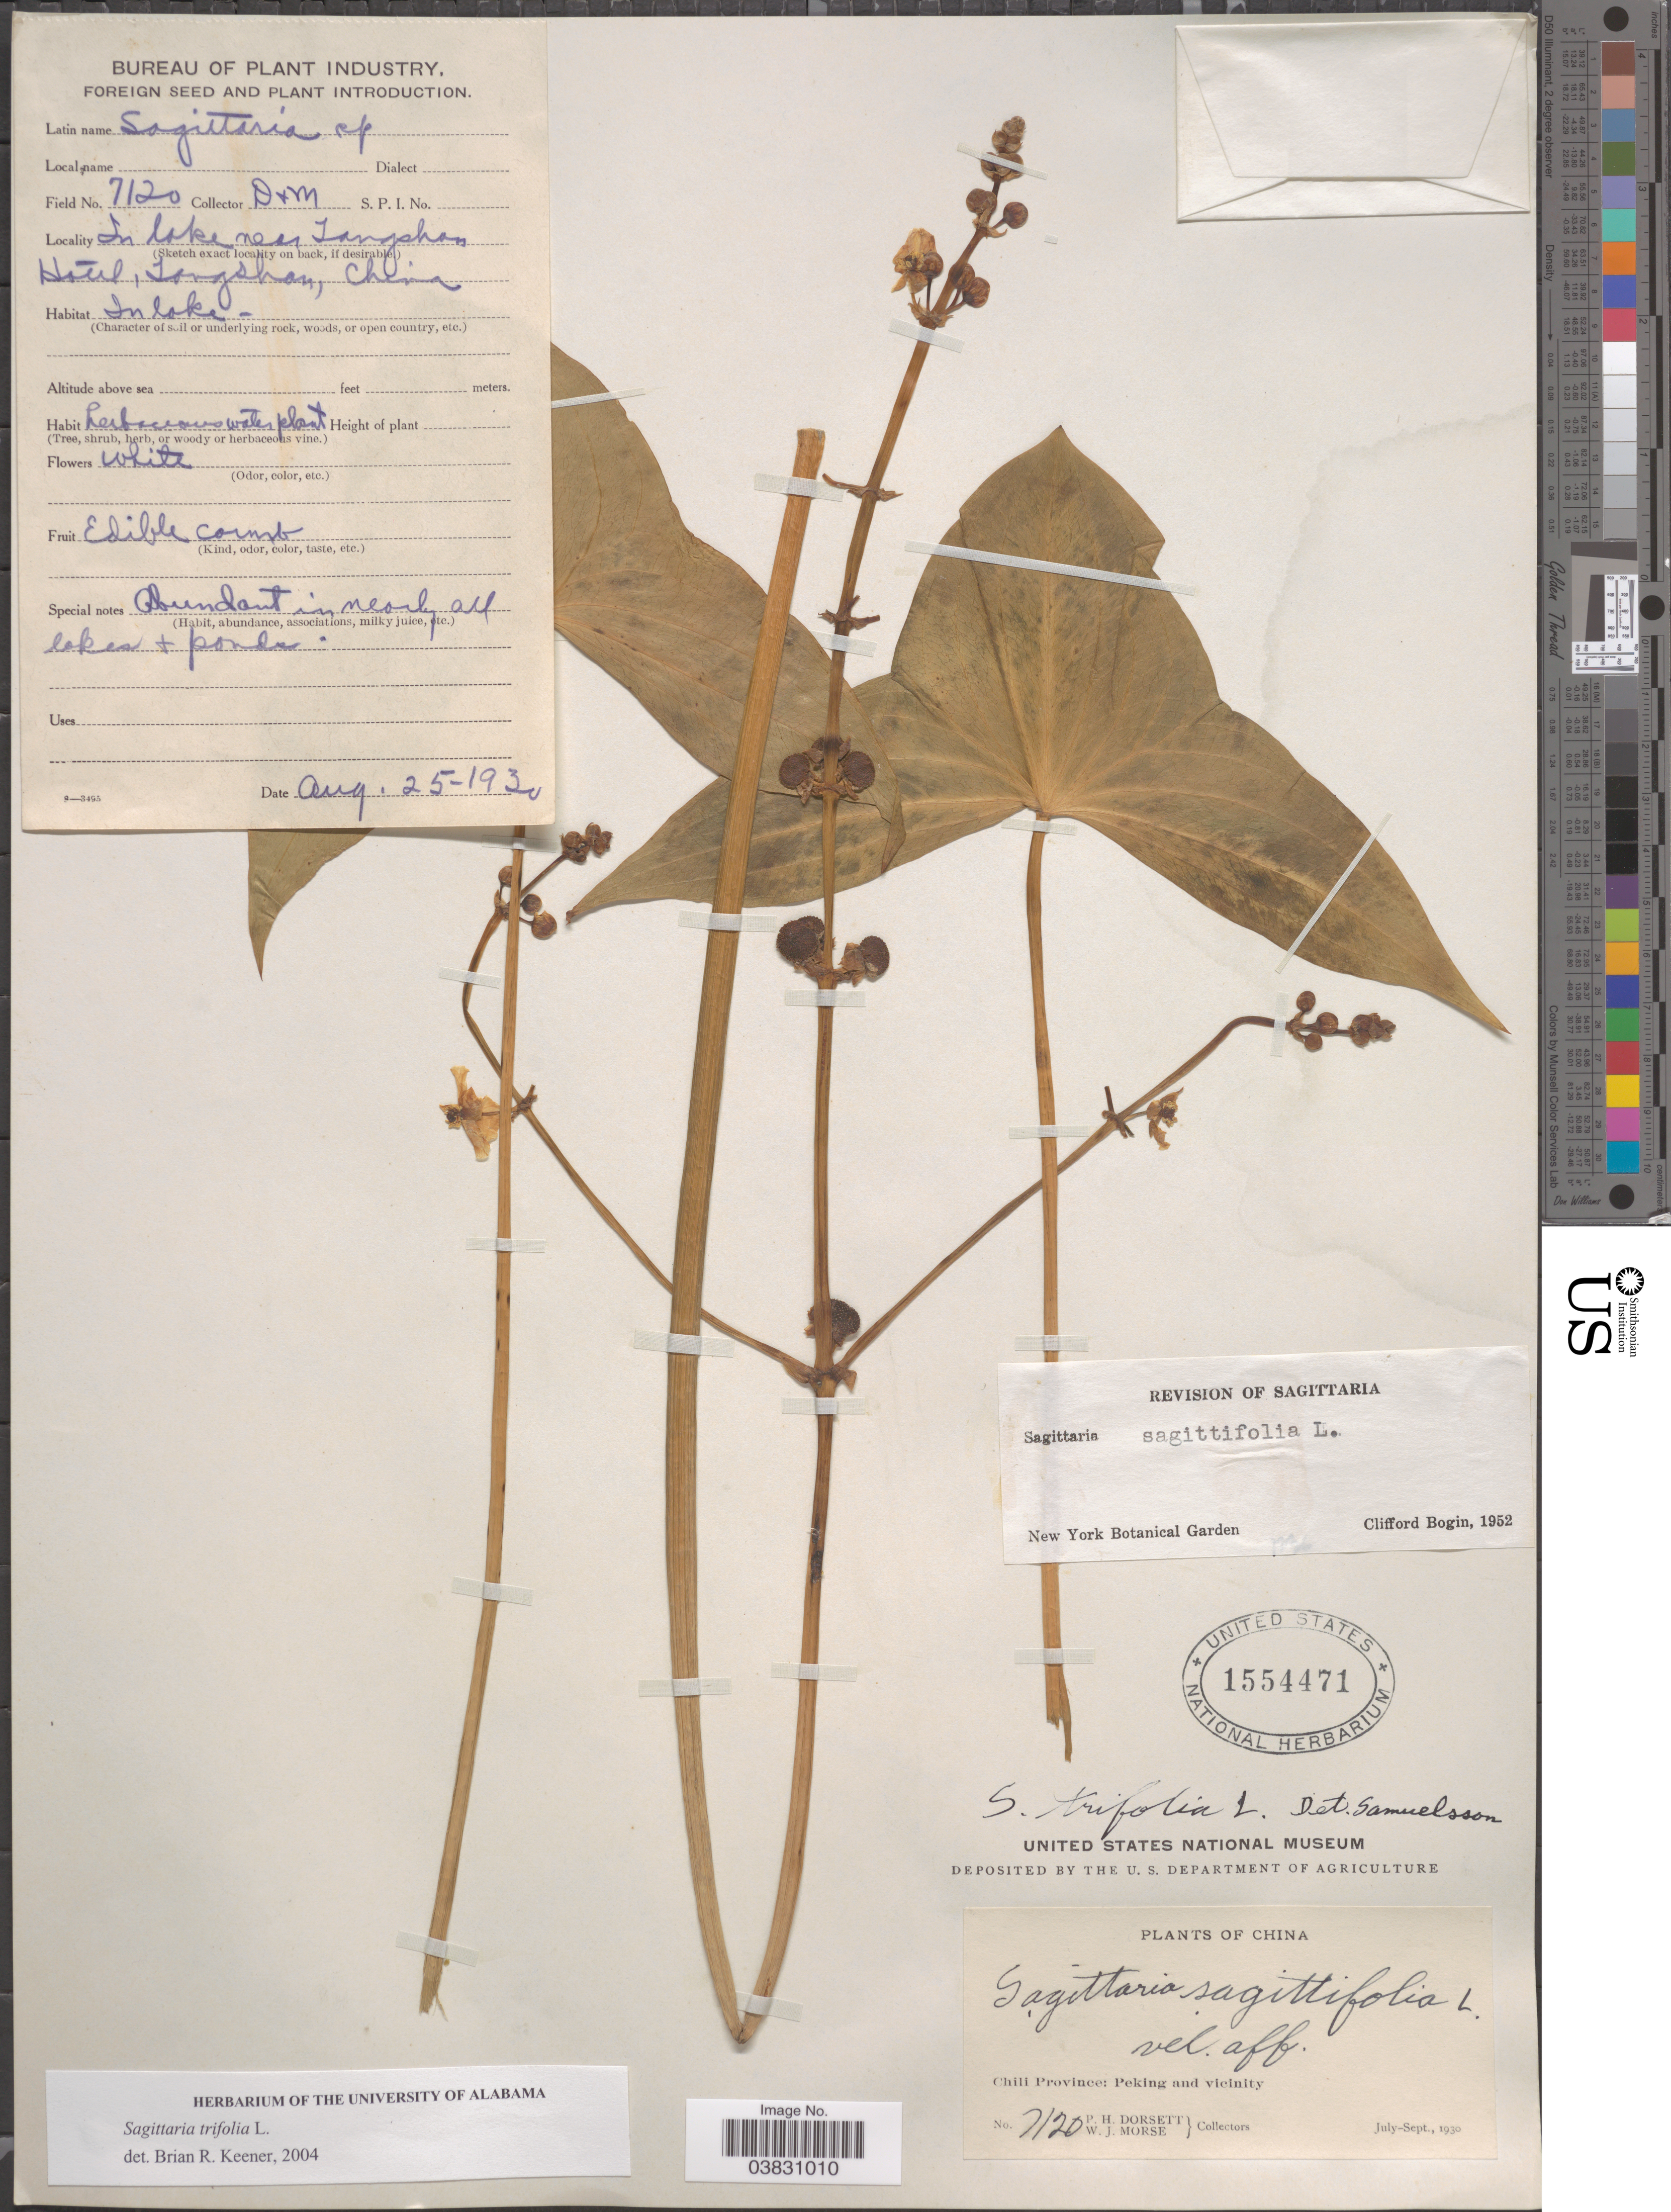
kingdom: Plantae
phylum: Tracheophyta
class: Liliopsida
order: Alismatales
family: Alismataceae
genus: Sagittaria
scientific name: Sagittaria trifolia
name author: L.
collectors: P. H. Dorsett & W. J. Morse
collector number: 7120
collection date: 1930-08-25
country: China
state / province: Beijing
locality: Chili Province: Peking and vicinity. In lake near Tongshan Hotel, Tongshan.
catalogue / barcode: US 1554471